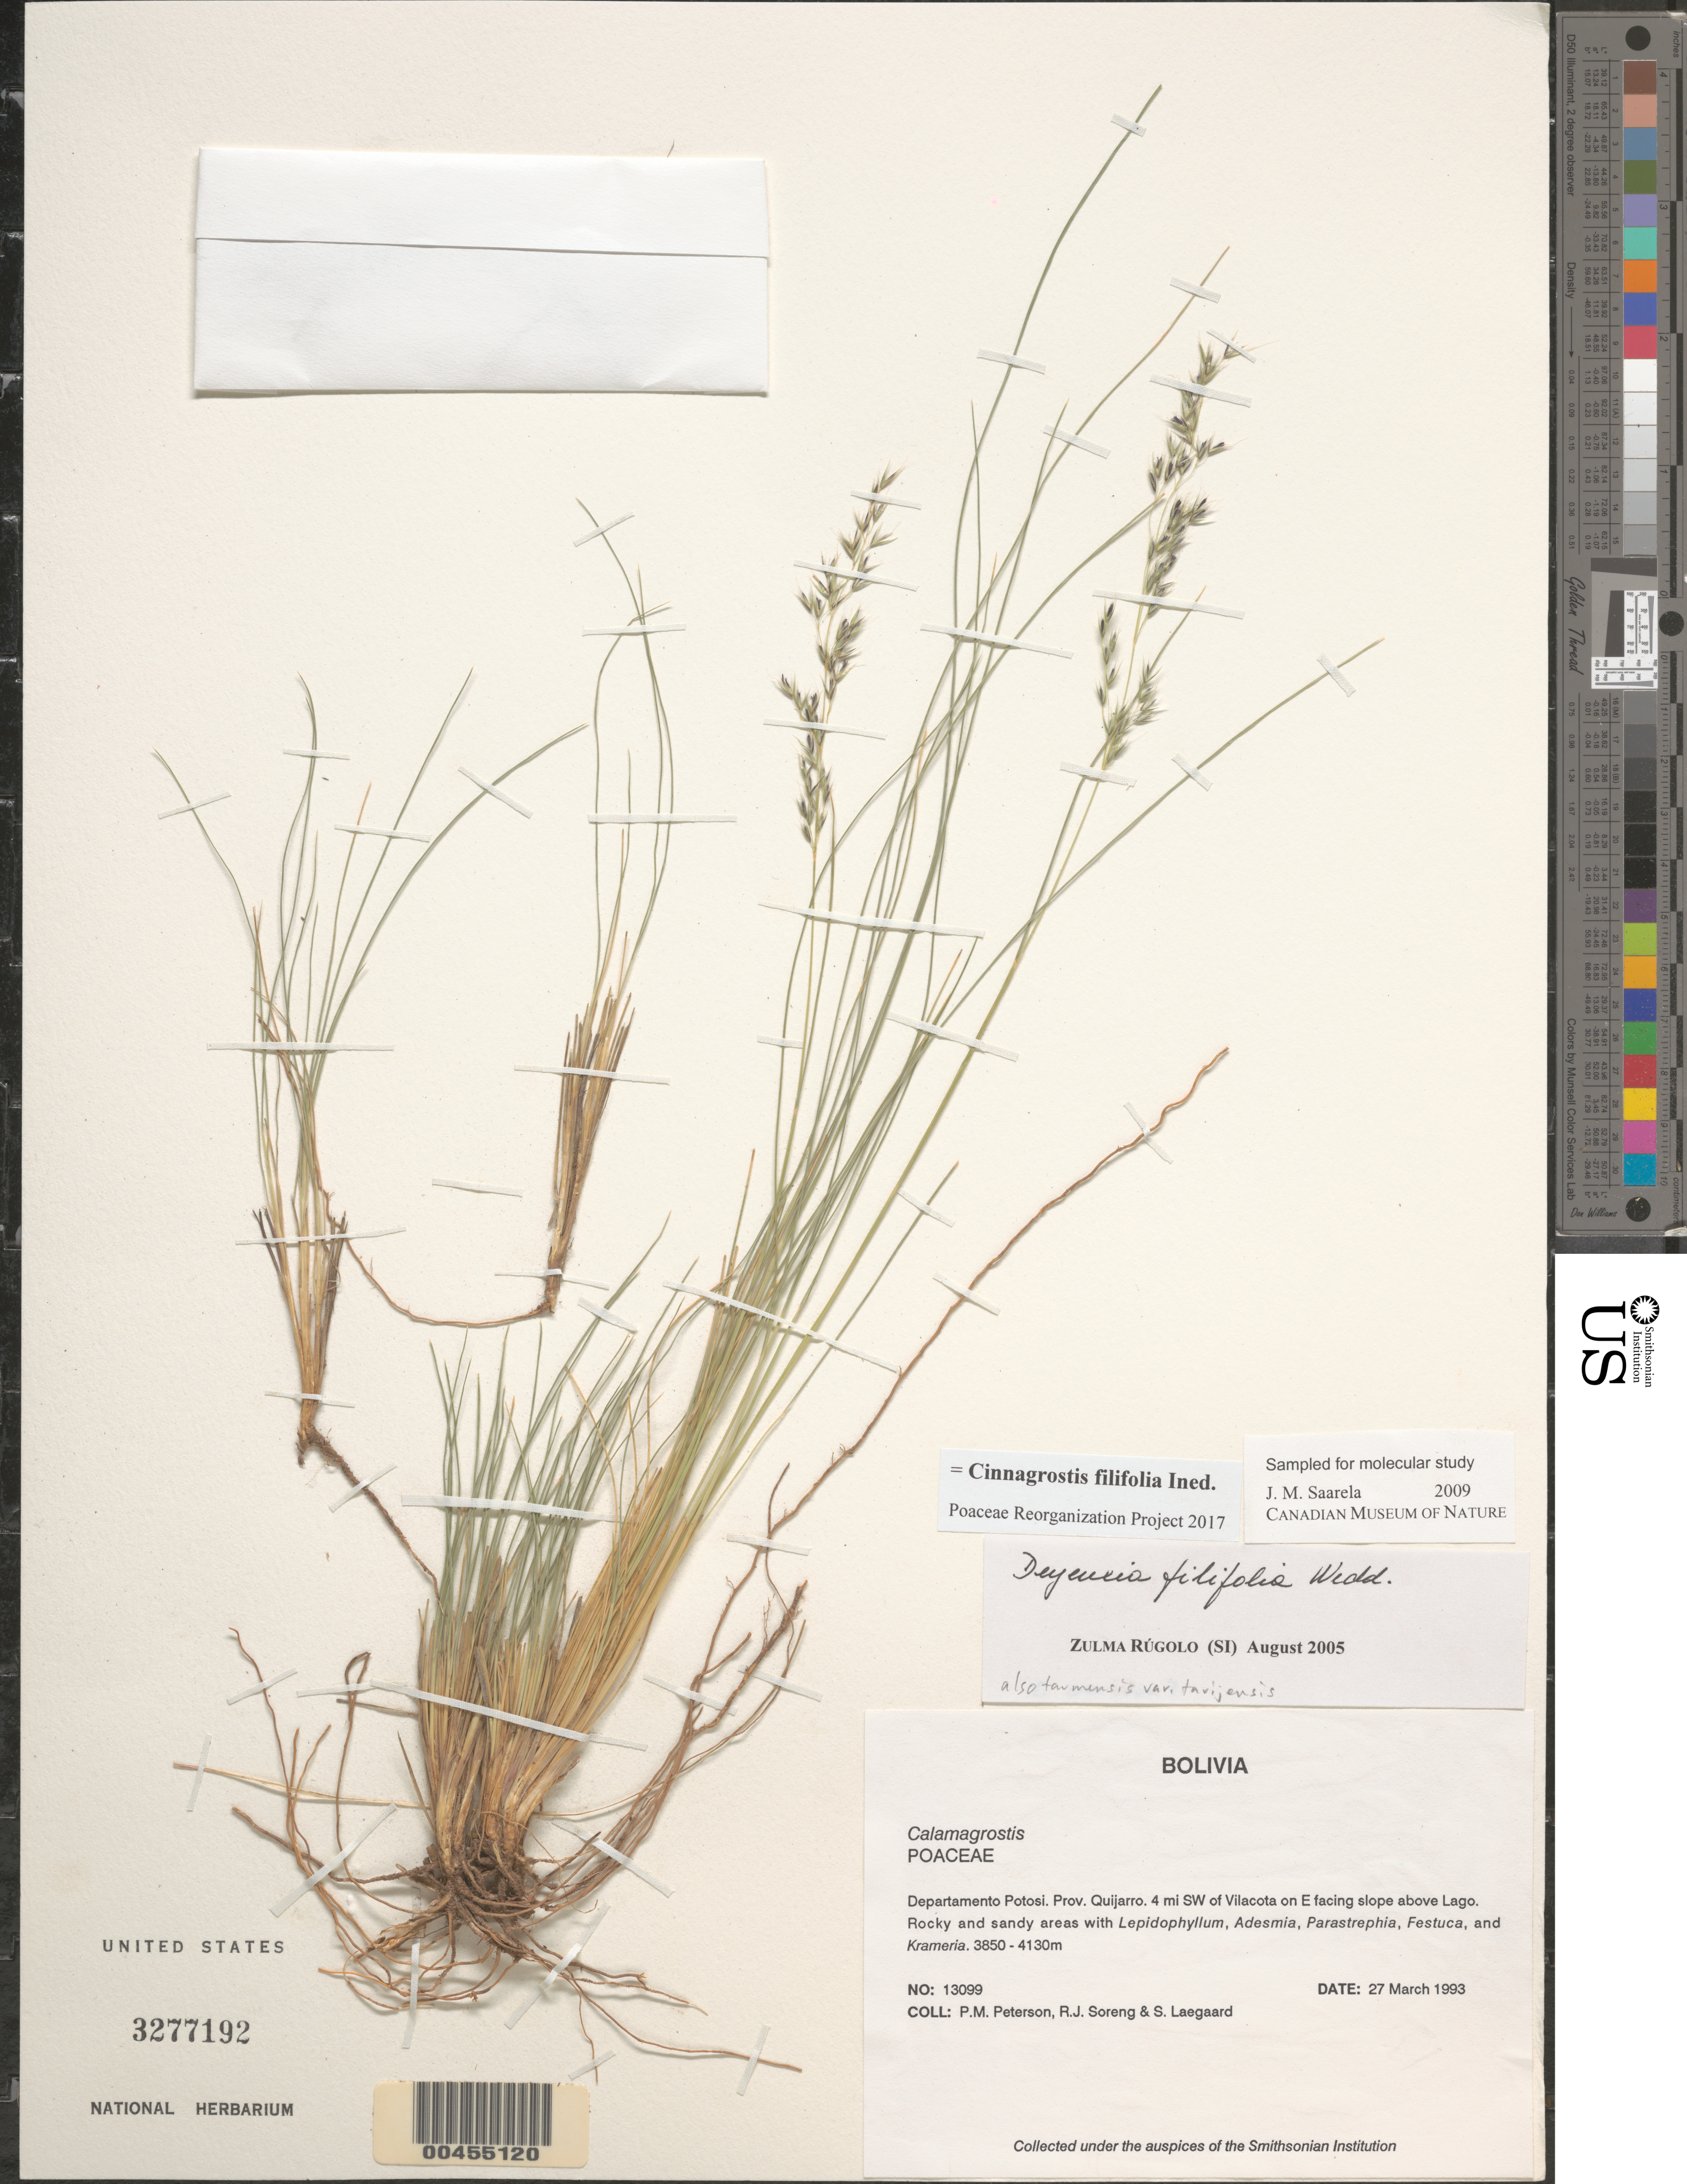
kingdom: Plantae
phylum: Tracheophyta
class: Liliopsida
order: Poales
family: Poaceae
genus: Cinnagrostis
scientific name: Cinnagrostis filifolia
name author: (Wedd.) P.M. Peterson et al.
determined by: Poaceae Reorganization Project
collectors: P. M. Peterson, R. J. Soreng & S. Lægaard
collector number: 13099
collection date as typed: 27 Mar 1993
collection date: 1993-03-27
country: Bolivia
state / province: Potosí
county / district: Quijarro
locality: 4 mi SW of Villa Alota on E facing slope above lago.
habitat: Rocky and sandy areas with Lepidophyllum, Adesmia, Parastrephia, Festuca, and Krameria.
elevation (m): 3850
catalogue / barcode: US 3277192